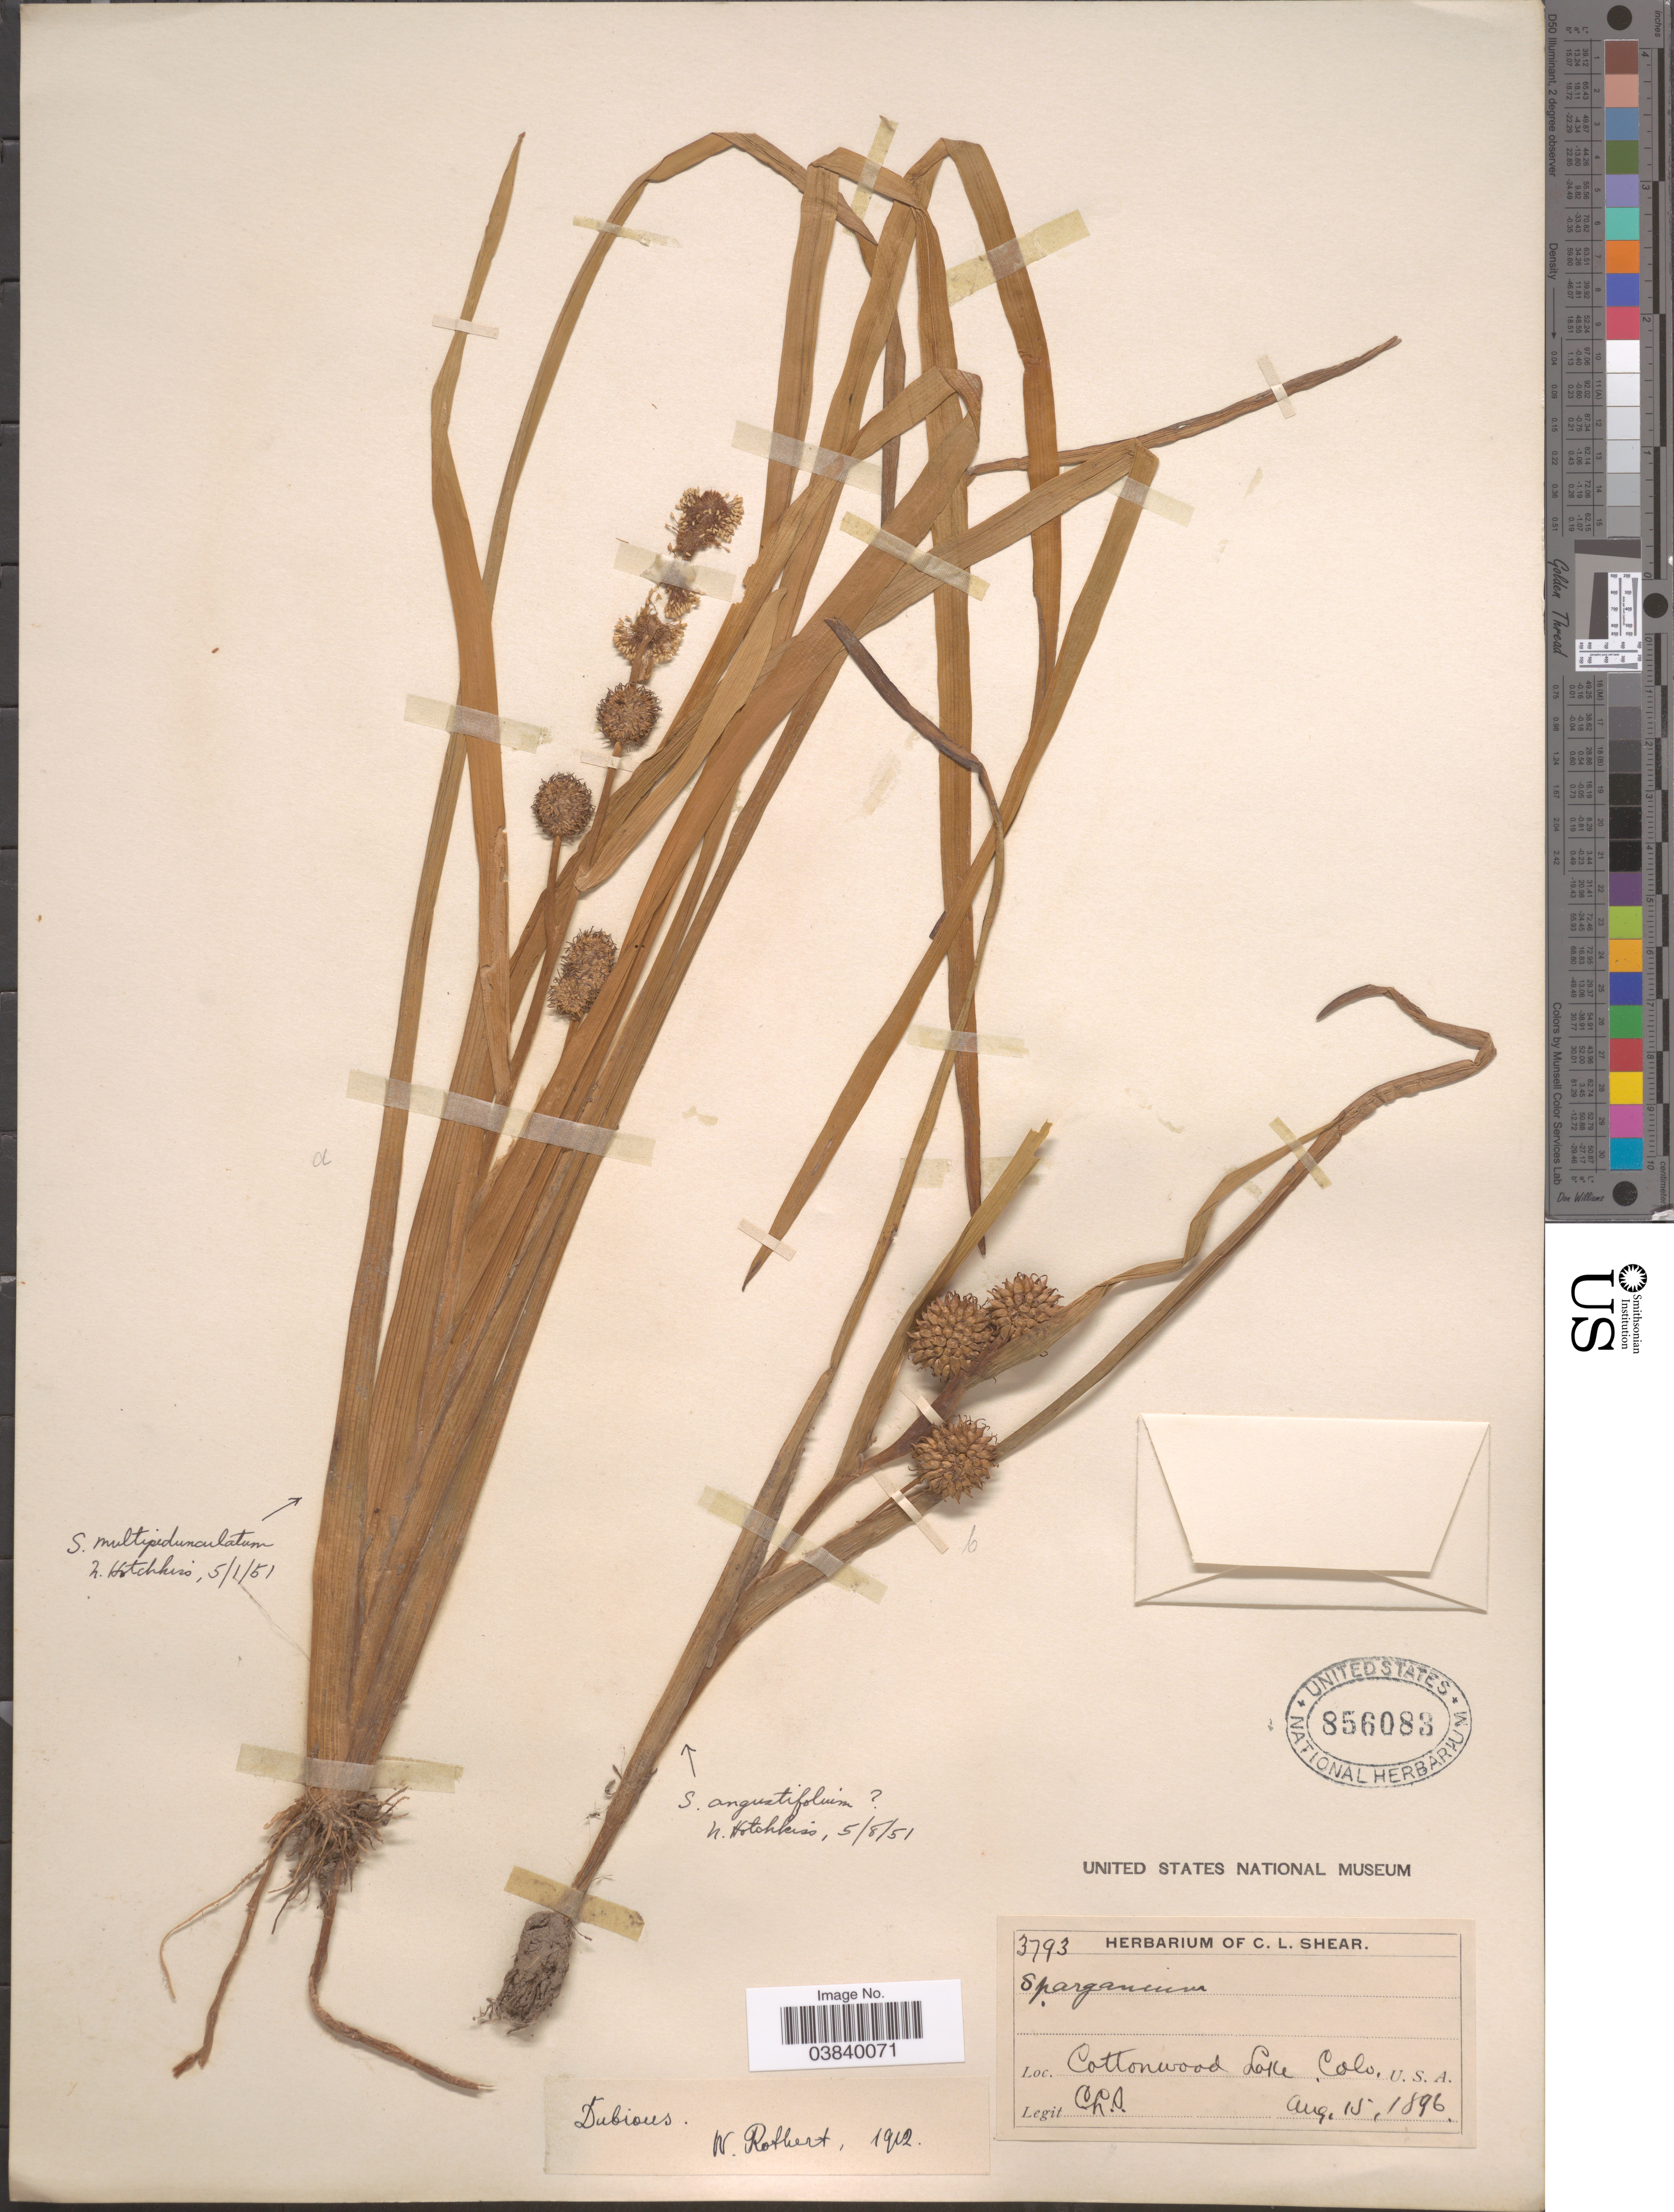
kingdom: Plantae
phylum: Tracheophyta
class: Liliopsida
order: Poales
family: Typhaceae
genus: Sparganium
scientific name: Sparganium angustifolium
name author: Michx.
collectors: C. L. Shear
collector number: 3793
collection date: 1896-08-15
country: United States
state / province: Colorado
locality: Cottonwood Lake.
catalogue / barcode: US 856083